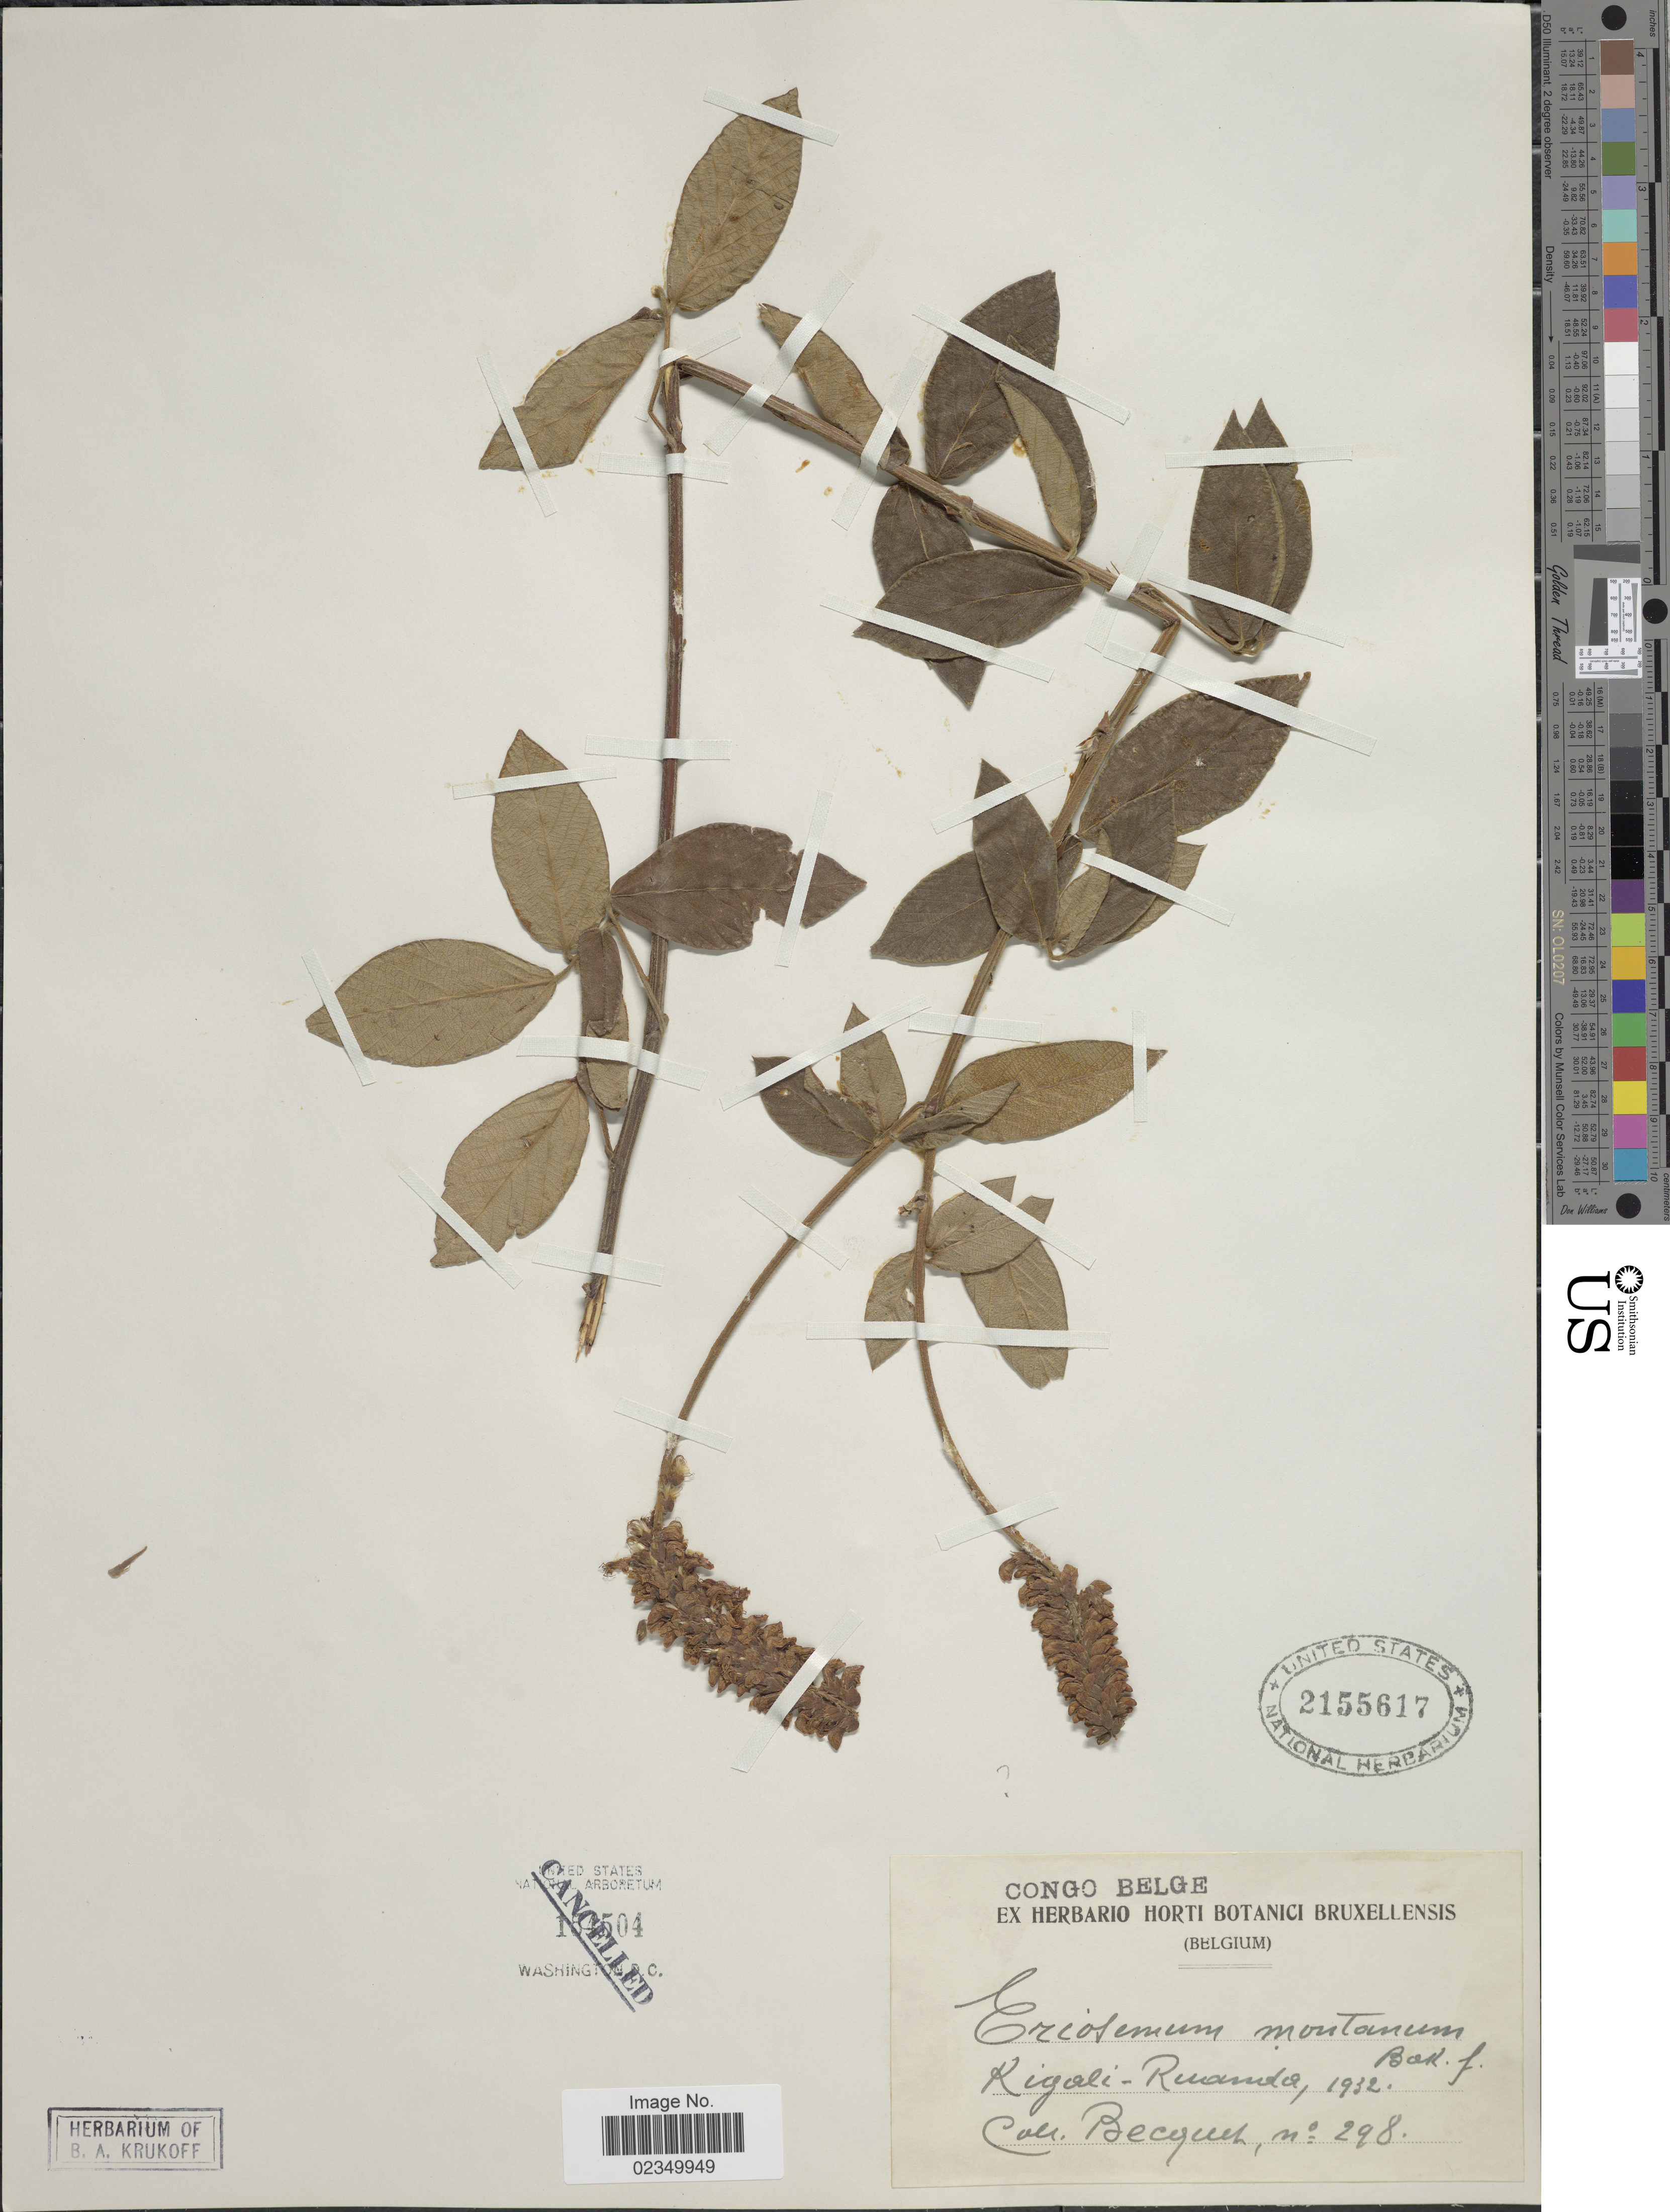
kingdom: Plantae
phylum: Tracheophyta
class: Magnoliopsida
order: Fabales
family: Fabaceae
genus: Eriosema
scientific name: Eriosema montanum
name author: Baker f.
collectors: Becquet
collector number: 298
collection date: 1932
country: Congo, Democratic Republic of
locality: Congo Belge. Kigali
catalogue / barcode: US 2155617